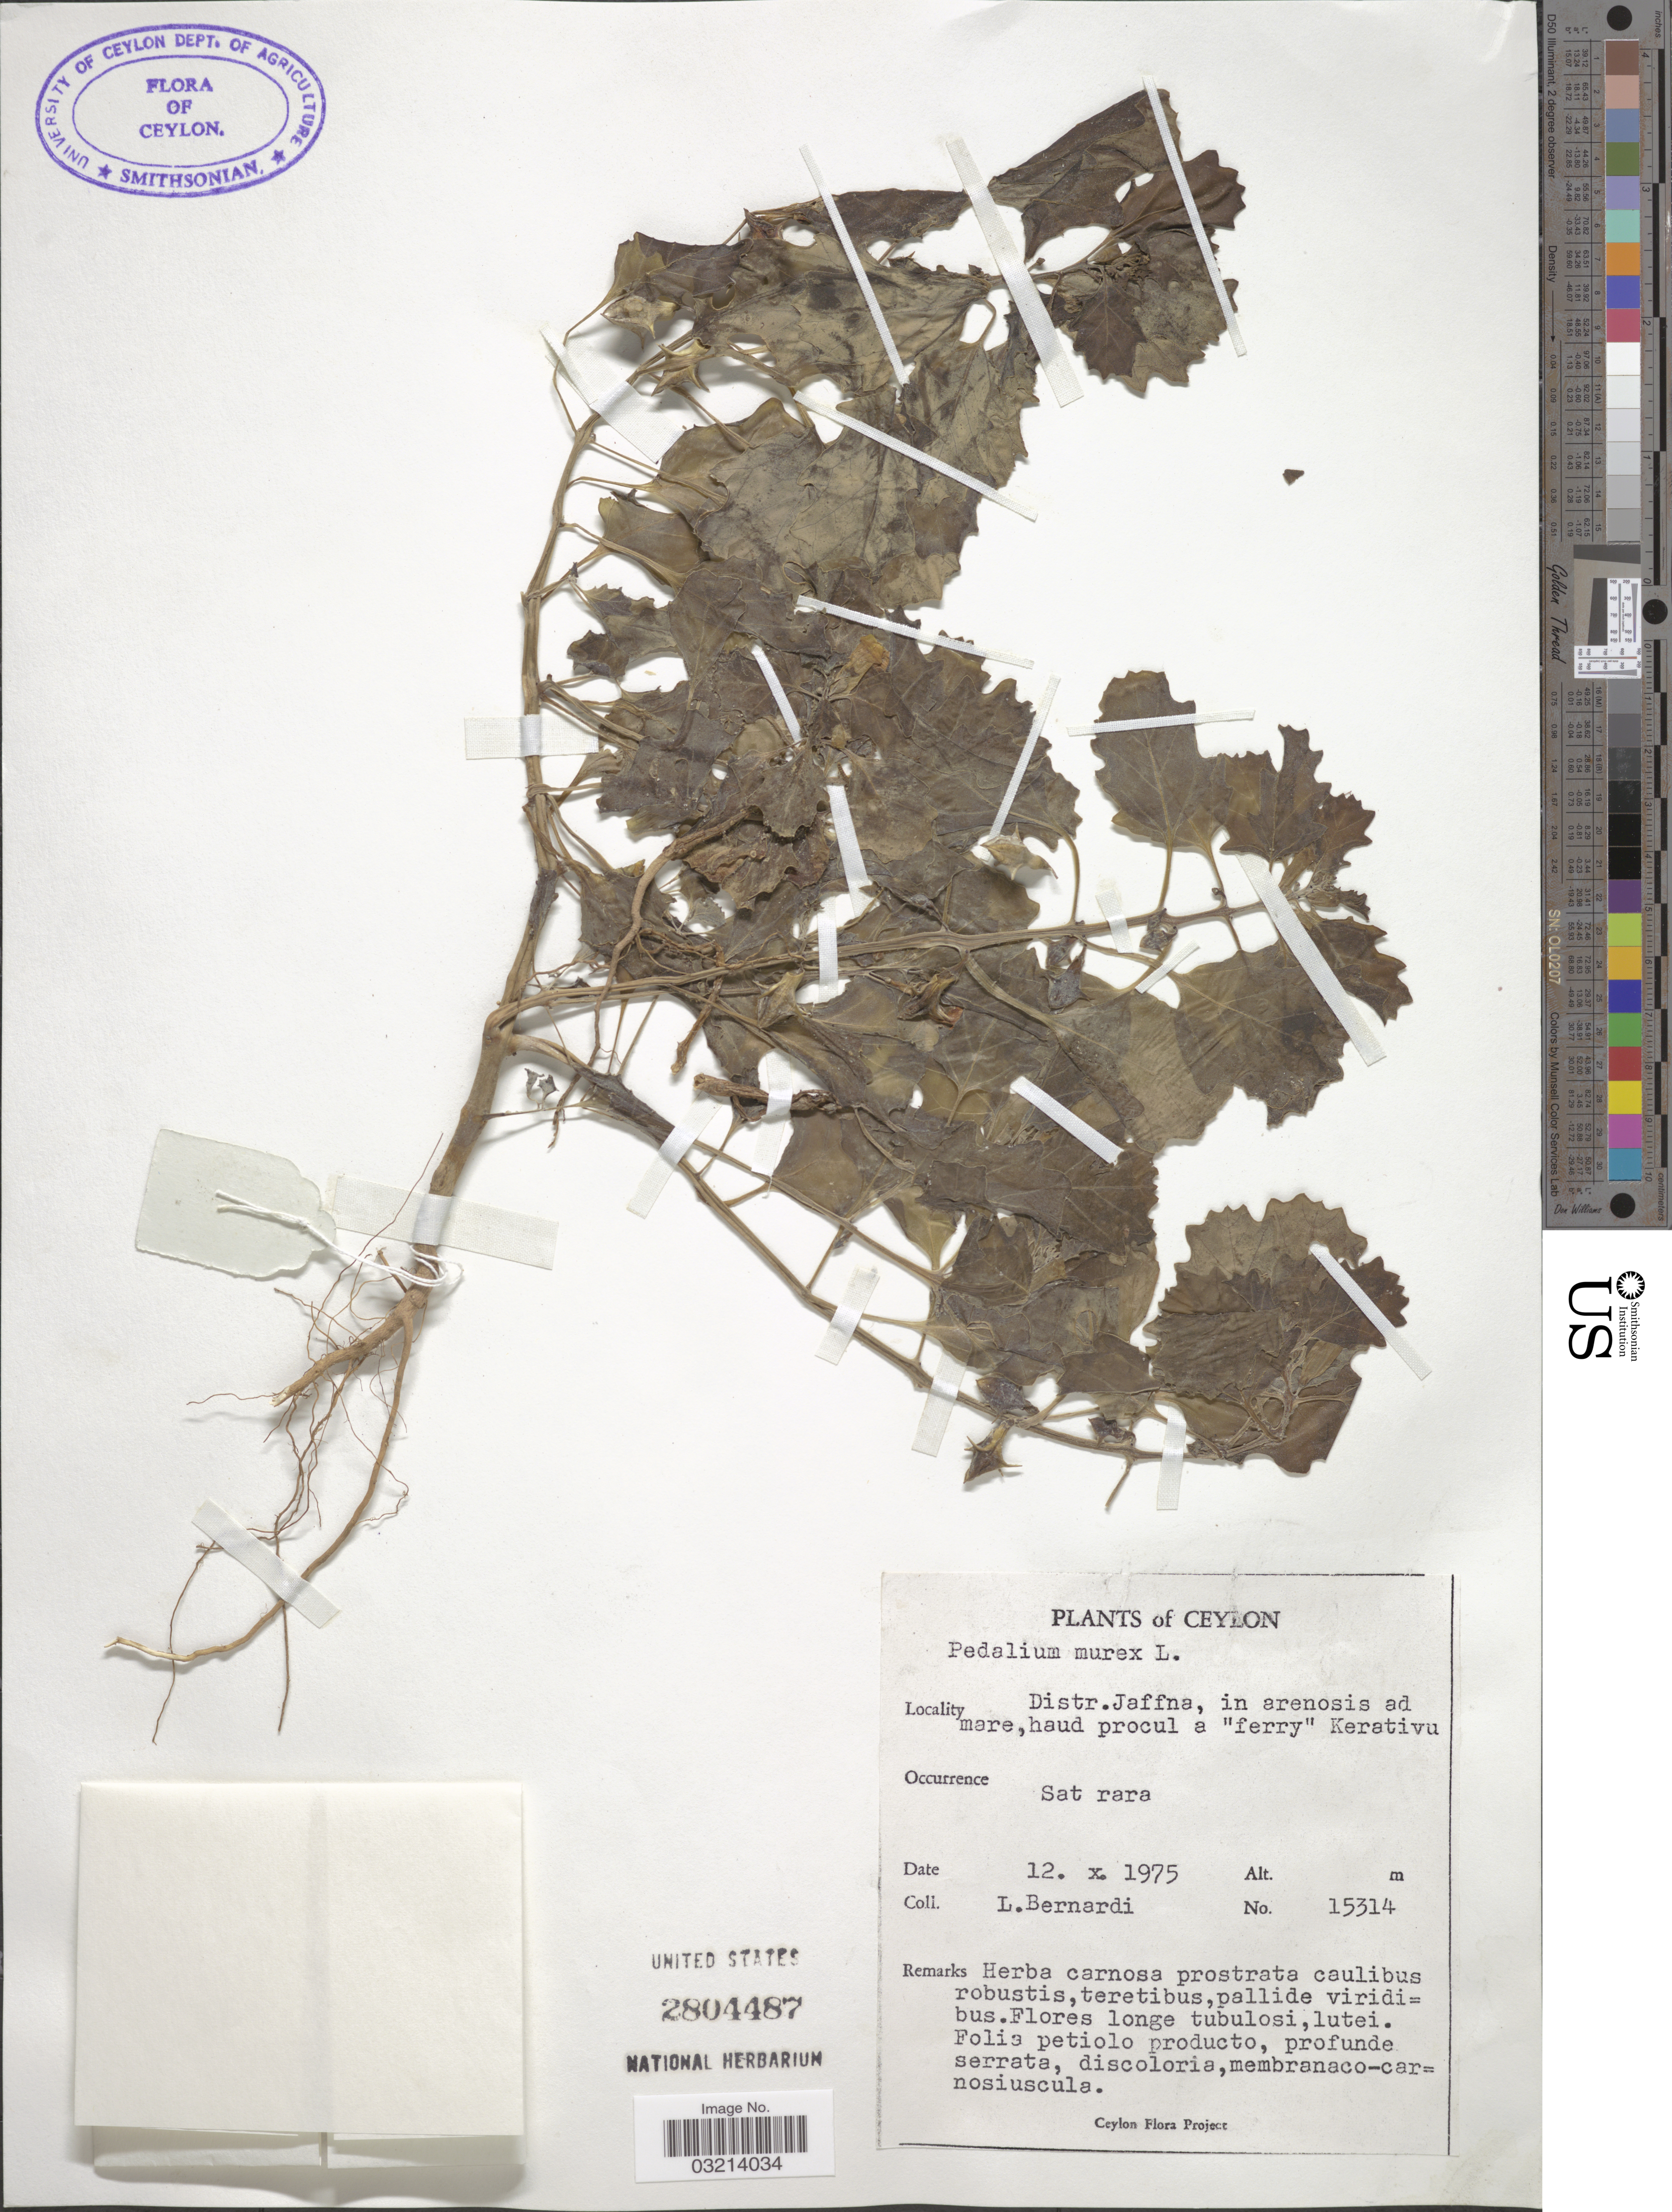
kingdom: Plantae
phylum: Tracheophyta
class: Magnoliopsida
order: Lamiales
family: Pedaliaceae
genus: Pedalium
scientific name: Pedalium murex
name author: L.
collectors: L. Bernardi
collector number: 15314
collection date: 1975-10-12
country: Sri Lanka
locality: Ceylon. Distr. Jaffna, in arenosis ad mare, haud procul a "ferry" Kerativu.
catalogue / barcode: US 2804487